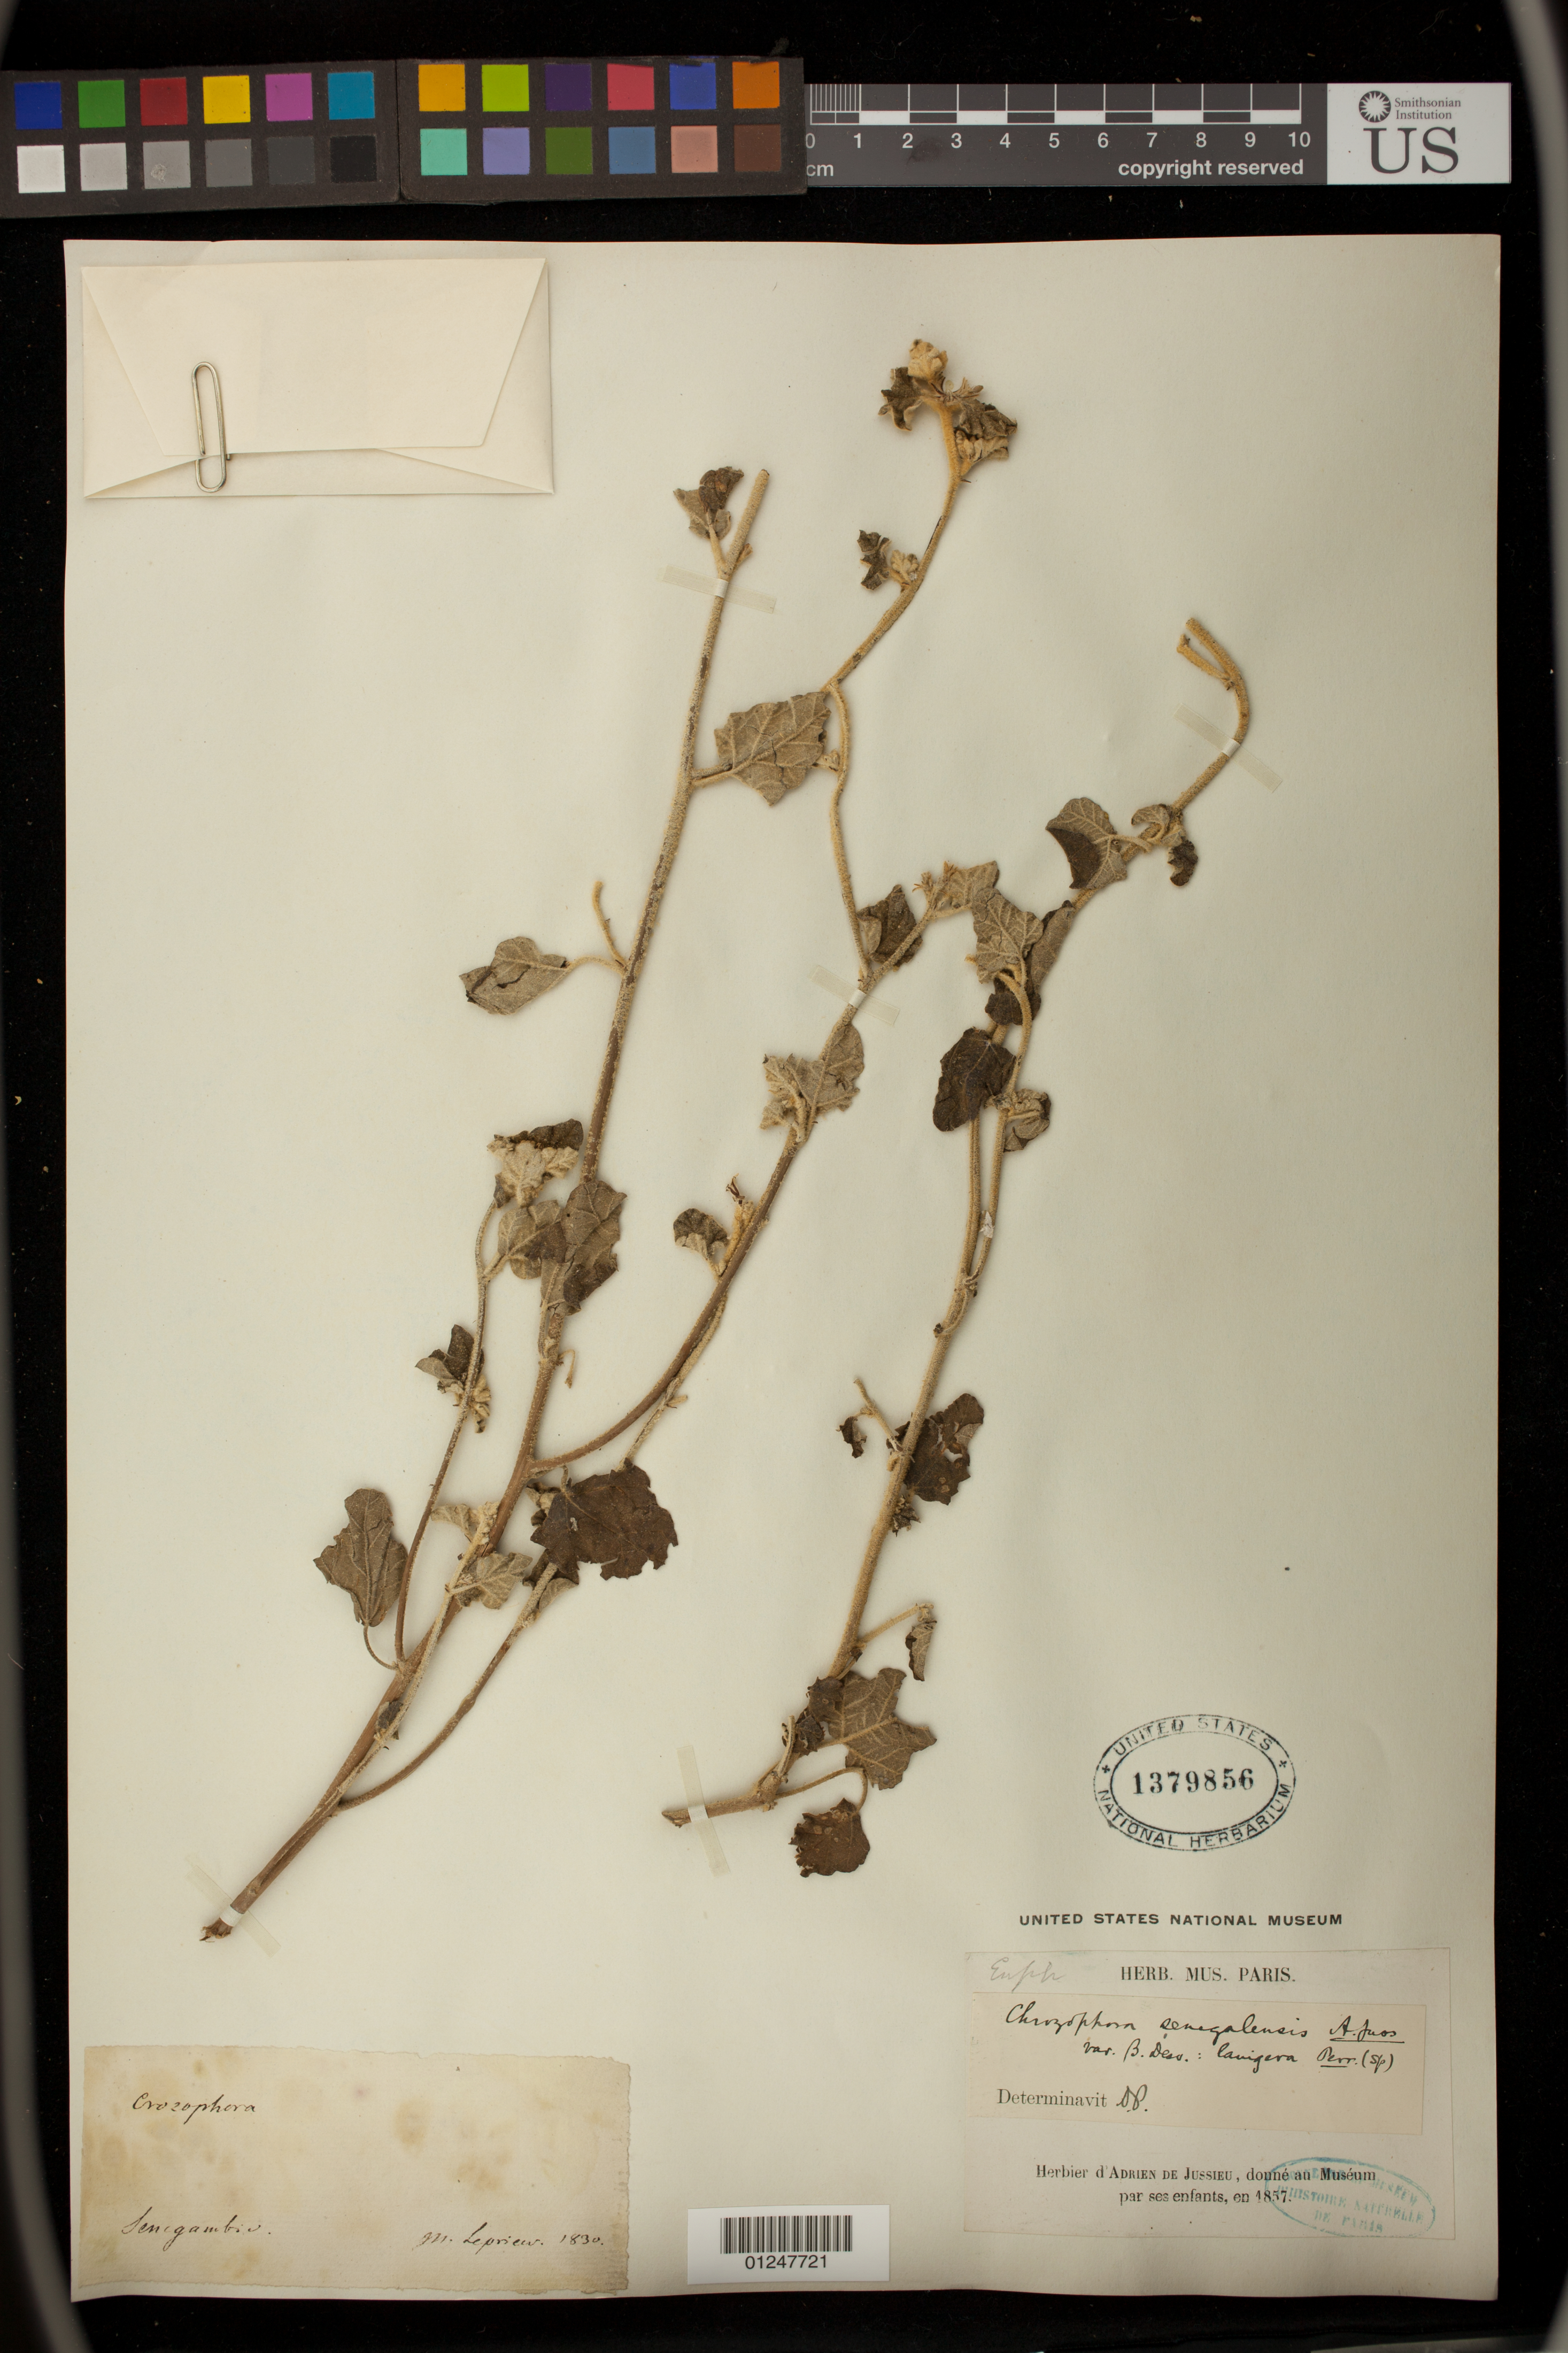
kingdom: Plantae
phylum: Tracheophyta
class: Magnoliopsida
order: Malpighiales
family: Euphorbiaceae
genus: Chrozophora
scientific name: Chrozophora senegalensis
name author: (Lam.) A. Juss. ex Spreng.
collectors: F. M. R. Leprieur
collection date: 1830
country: Senegal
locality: Senegambia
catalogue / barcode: US 1379856